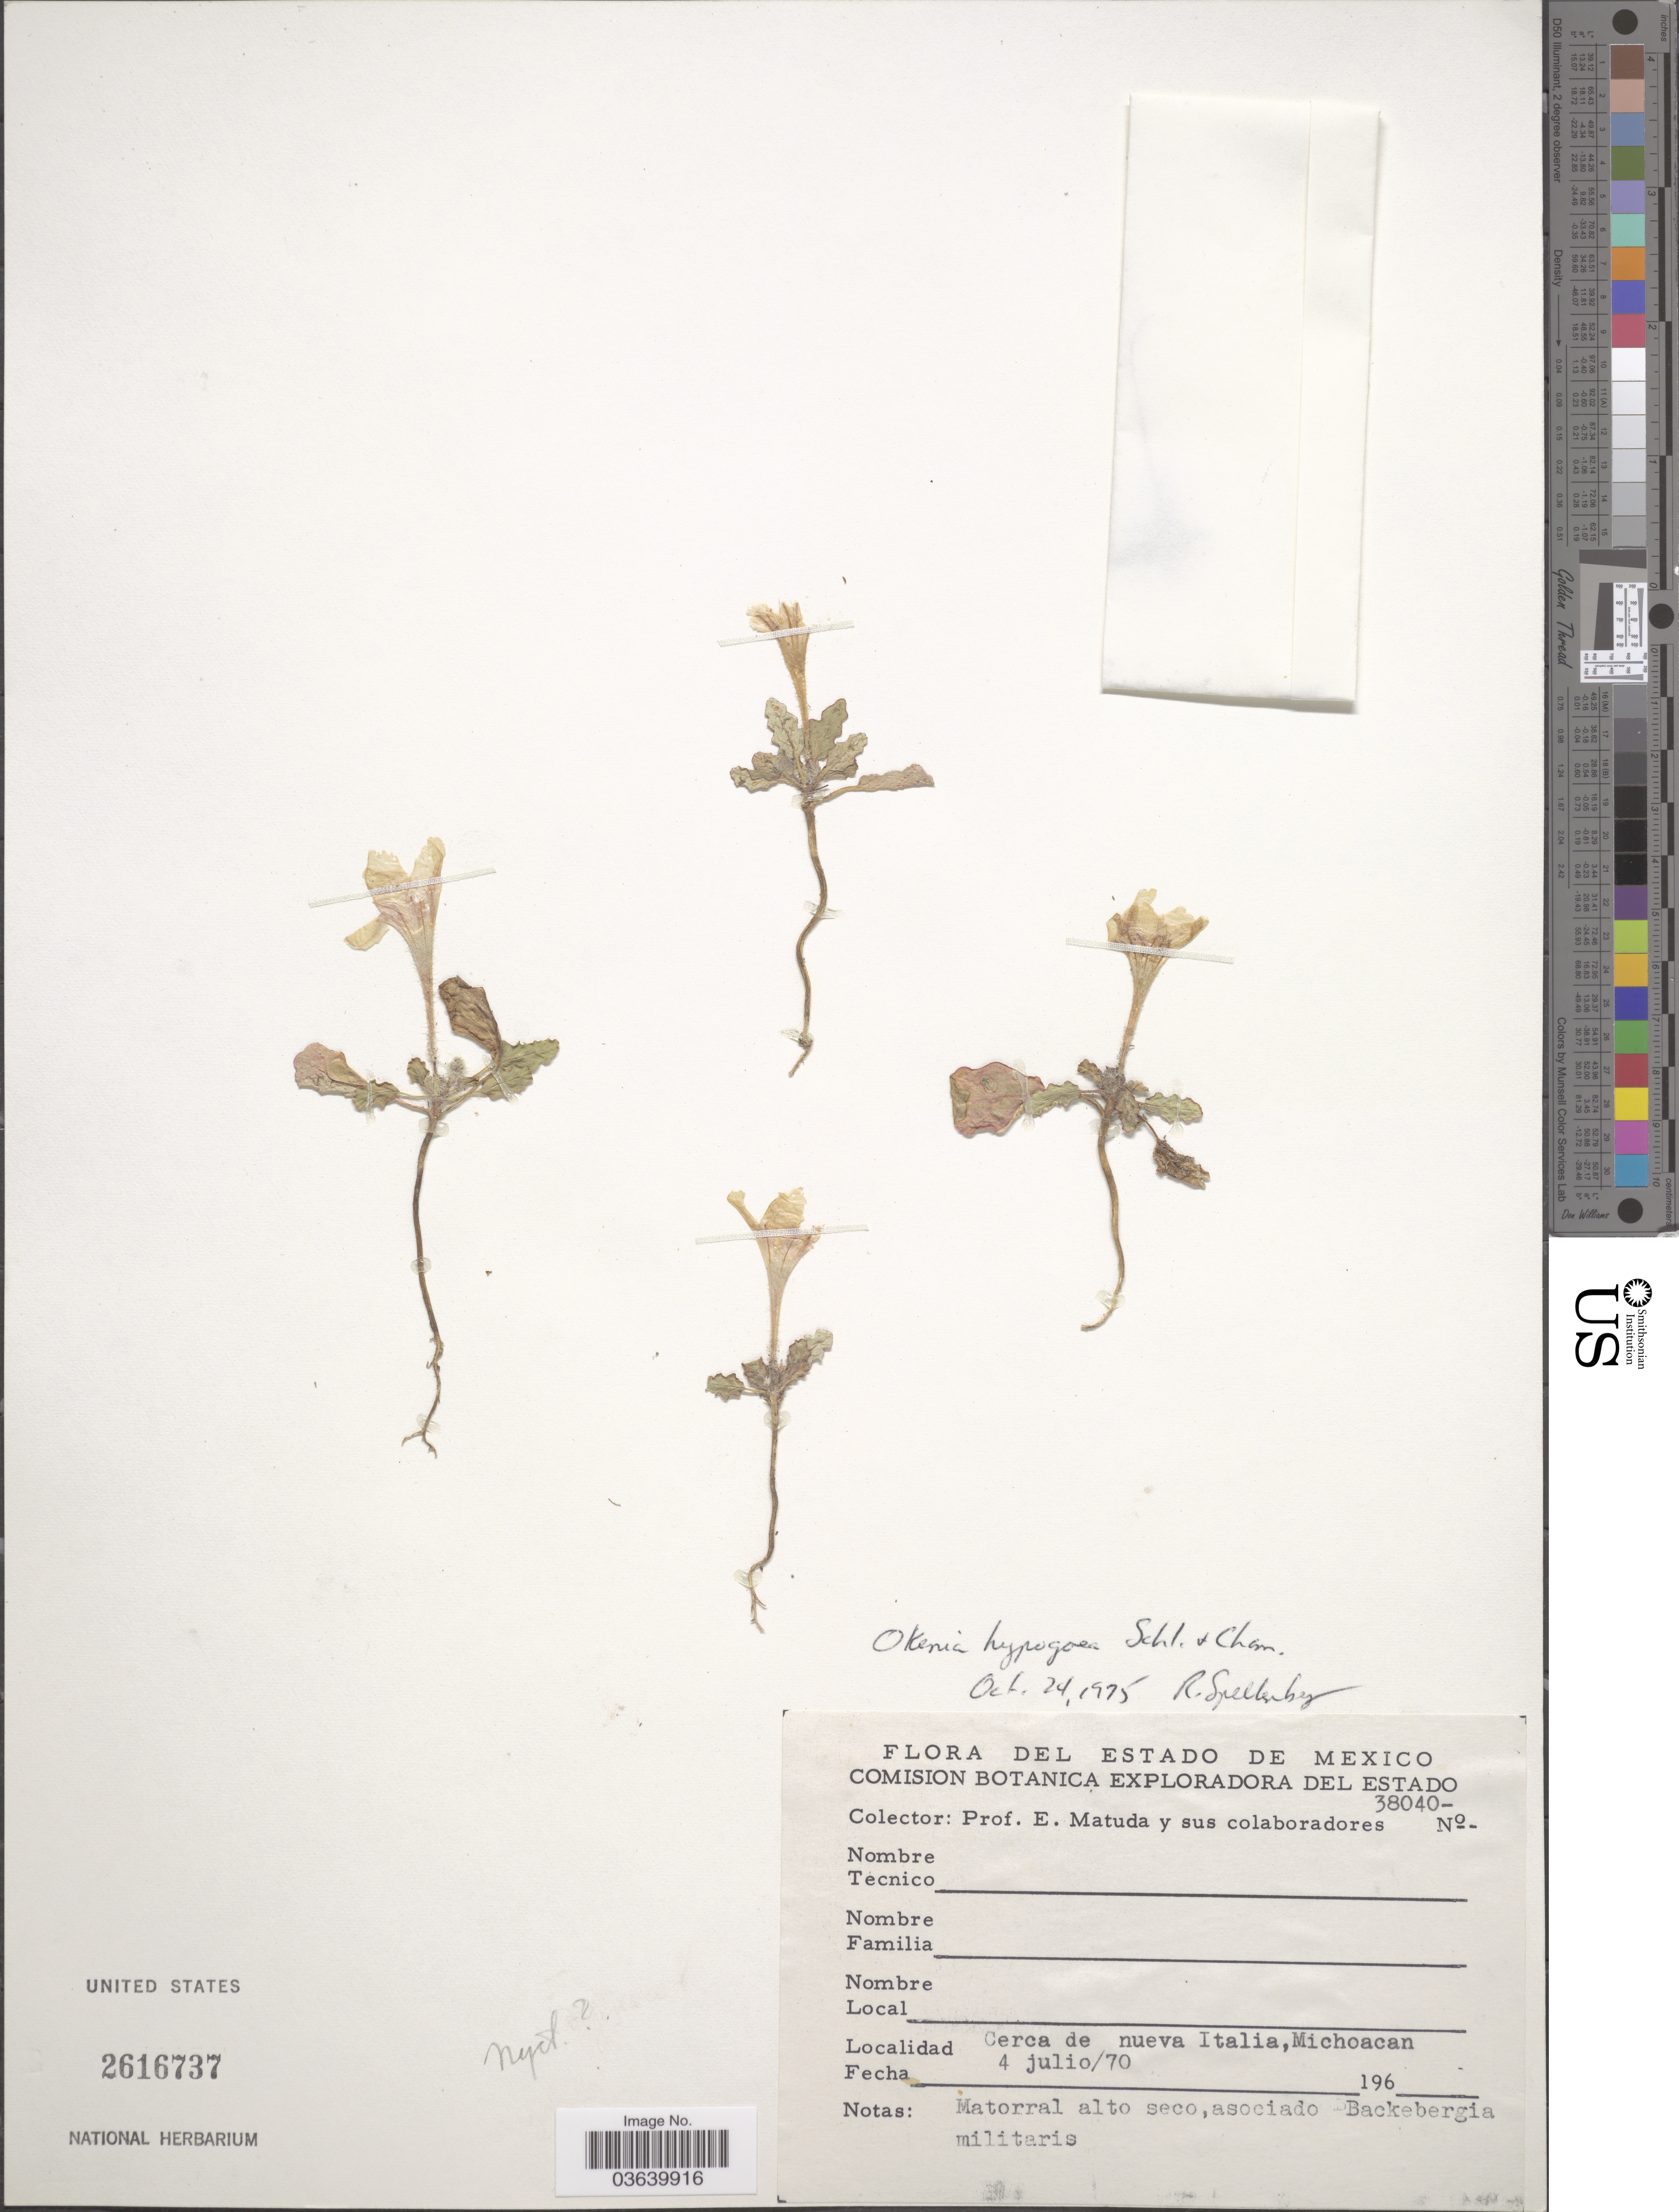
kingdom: Plantae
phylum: Tracheophyta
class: Magnoliopsida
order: Caryophyllales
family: Nyctaginaceae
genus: Okenia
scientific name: Okenia hypogaea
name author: Schltdl. & Cham.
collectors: E. Matuda & Sus Colaboradores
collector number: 38040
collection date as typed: Transcribed d/m/y: 4/7/70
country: Mexico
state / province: Michoacán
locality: Cerca de nueva Italia.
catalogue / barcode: US 2616737